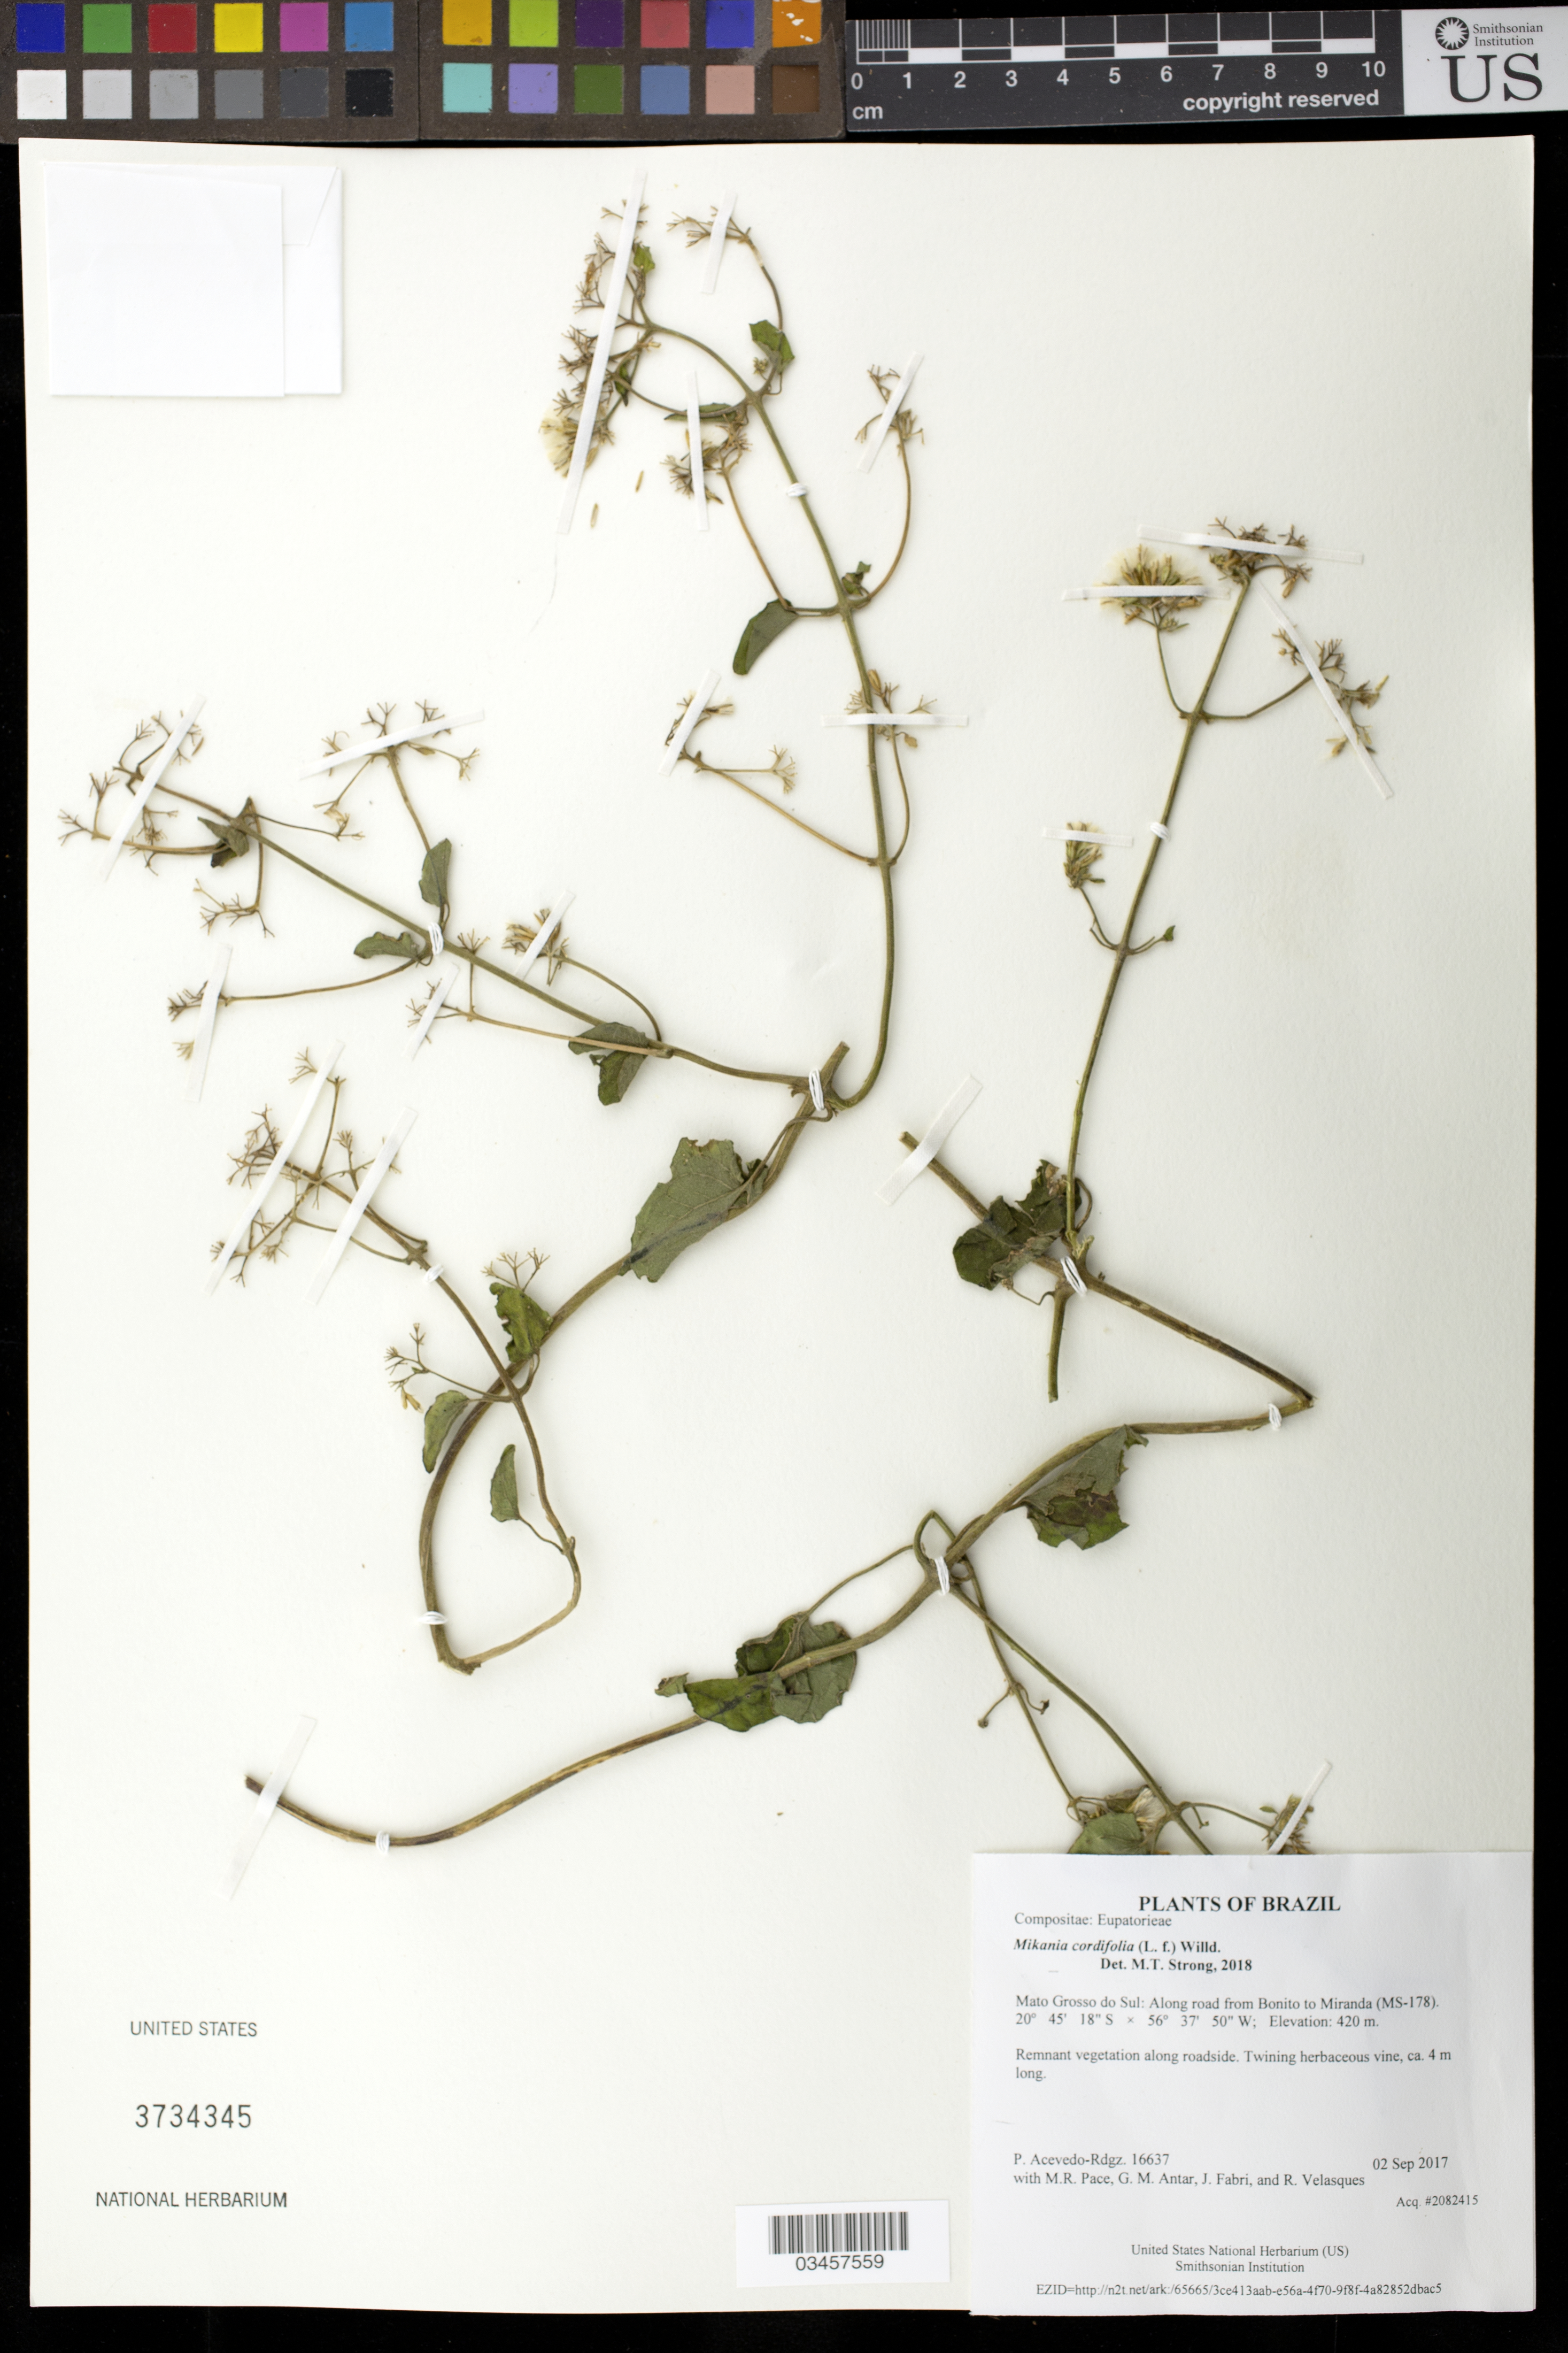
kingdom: Plantae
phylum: Tracheophyta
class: Magnoliopsida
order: Asterales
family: Asteraceae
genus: Mikania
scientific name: Mikania cordifolia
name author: (L. f.) Willd.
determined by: Strong, Mark T., (BOT), Smithsonian Institution - National Museum of Natural History (UNITED STATES)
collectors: P. Acevedo-Rodr., M. R. Pace, G. M. Antar, J. Fabri & R. Velasques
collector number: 16637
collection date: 2017-09-02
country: Brazil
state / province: Mato Grosso do Sul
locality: Along road from Bonito to Miranda (MS-178)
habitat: Remnant vegetation along roadside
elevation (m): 420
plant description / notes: US, NY, MO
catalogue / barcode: US 3734345